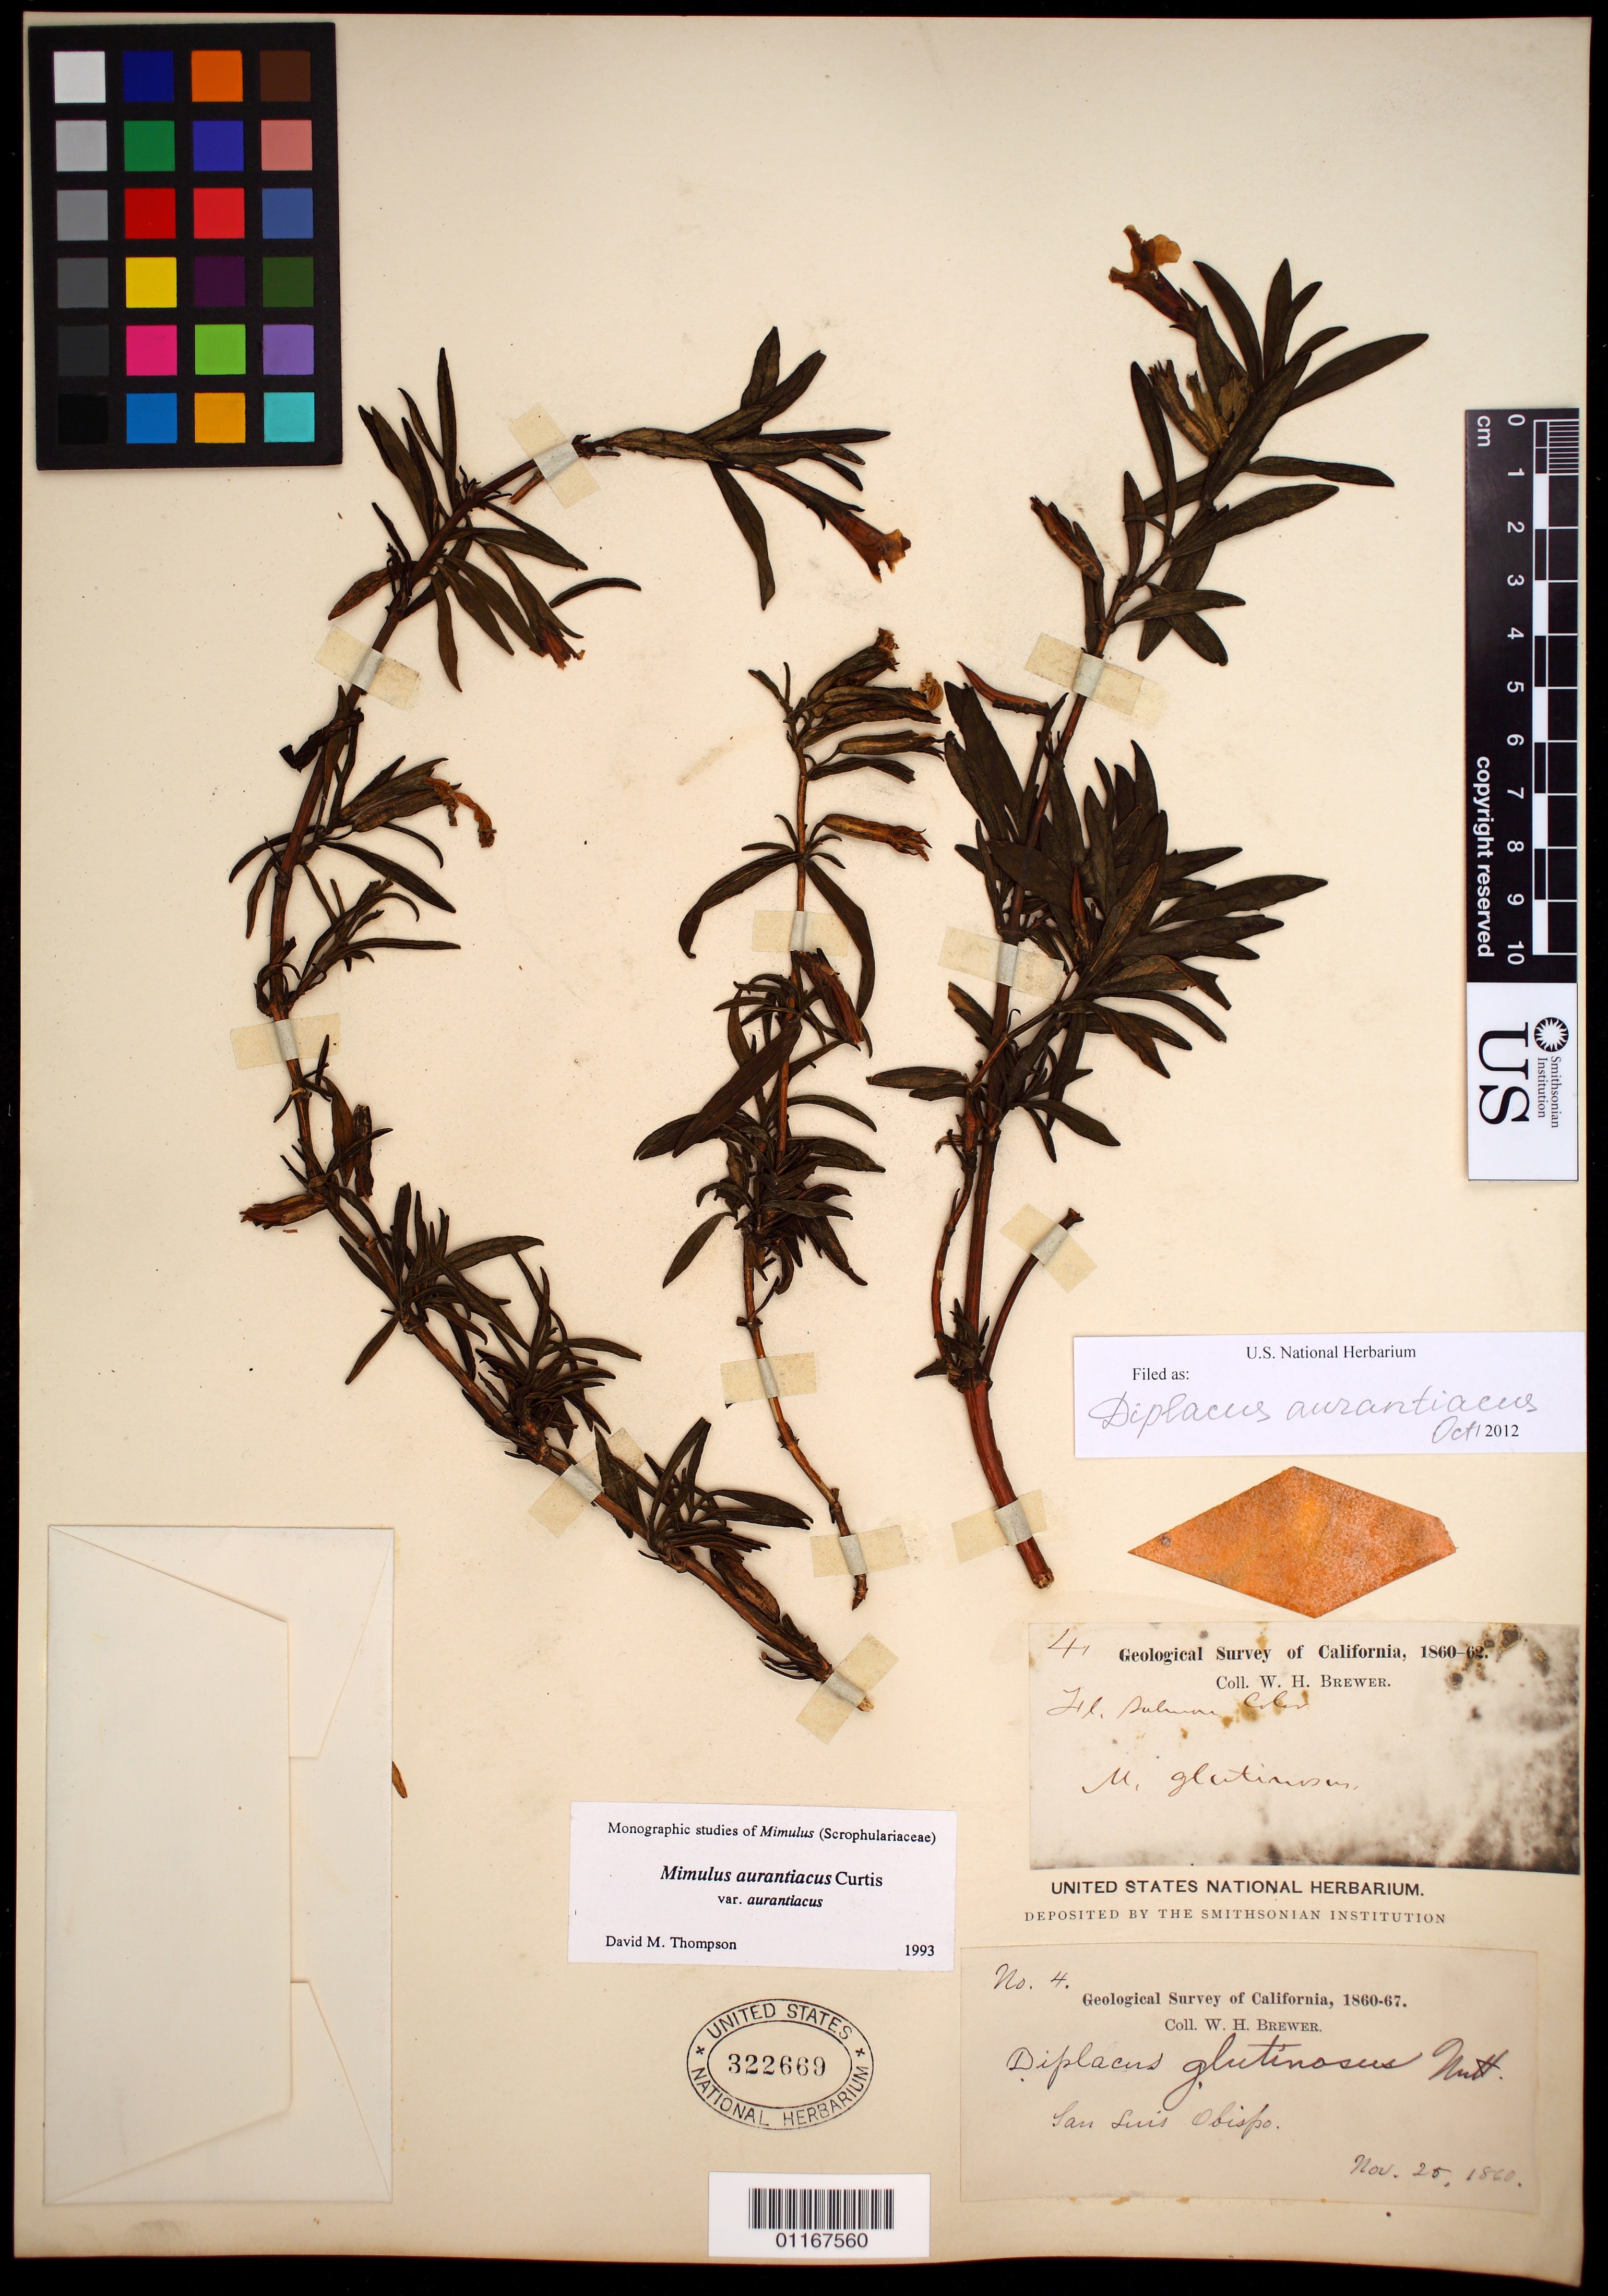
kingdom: Plantae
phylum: Tracheophyta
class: Magnoliopsida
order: Lamiales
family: Phrymaceae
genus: Diplacus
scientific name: Diplacus aurantiacus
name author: (Curtis) Jeps.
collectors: W. H. Brewer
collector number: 4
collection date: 1860-11-25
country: United States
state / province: California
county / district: San Luis Obispo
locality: San Luis Obispo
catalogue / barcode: US 322669